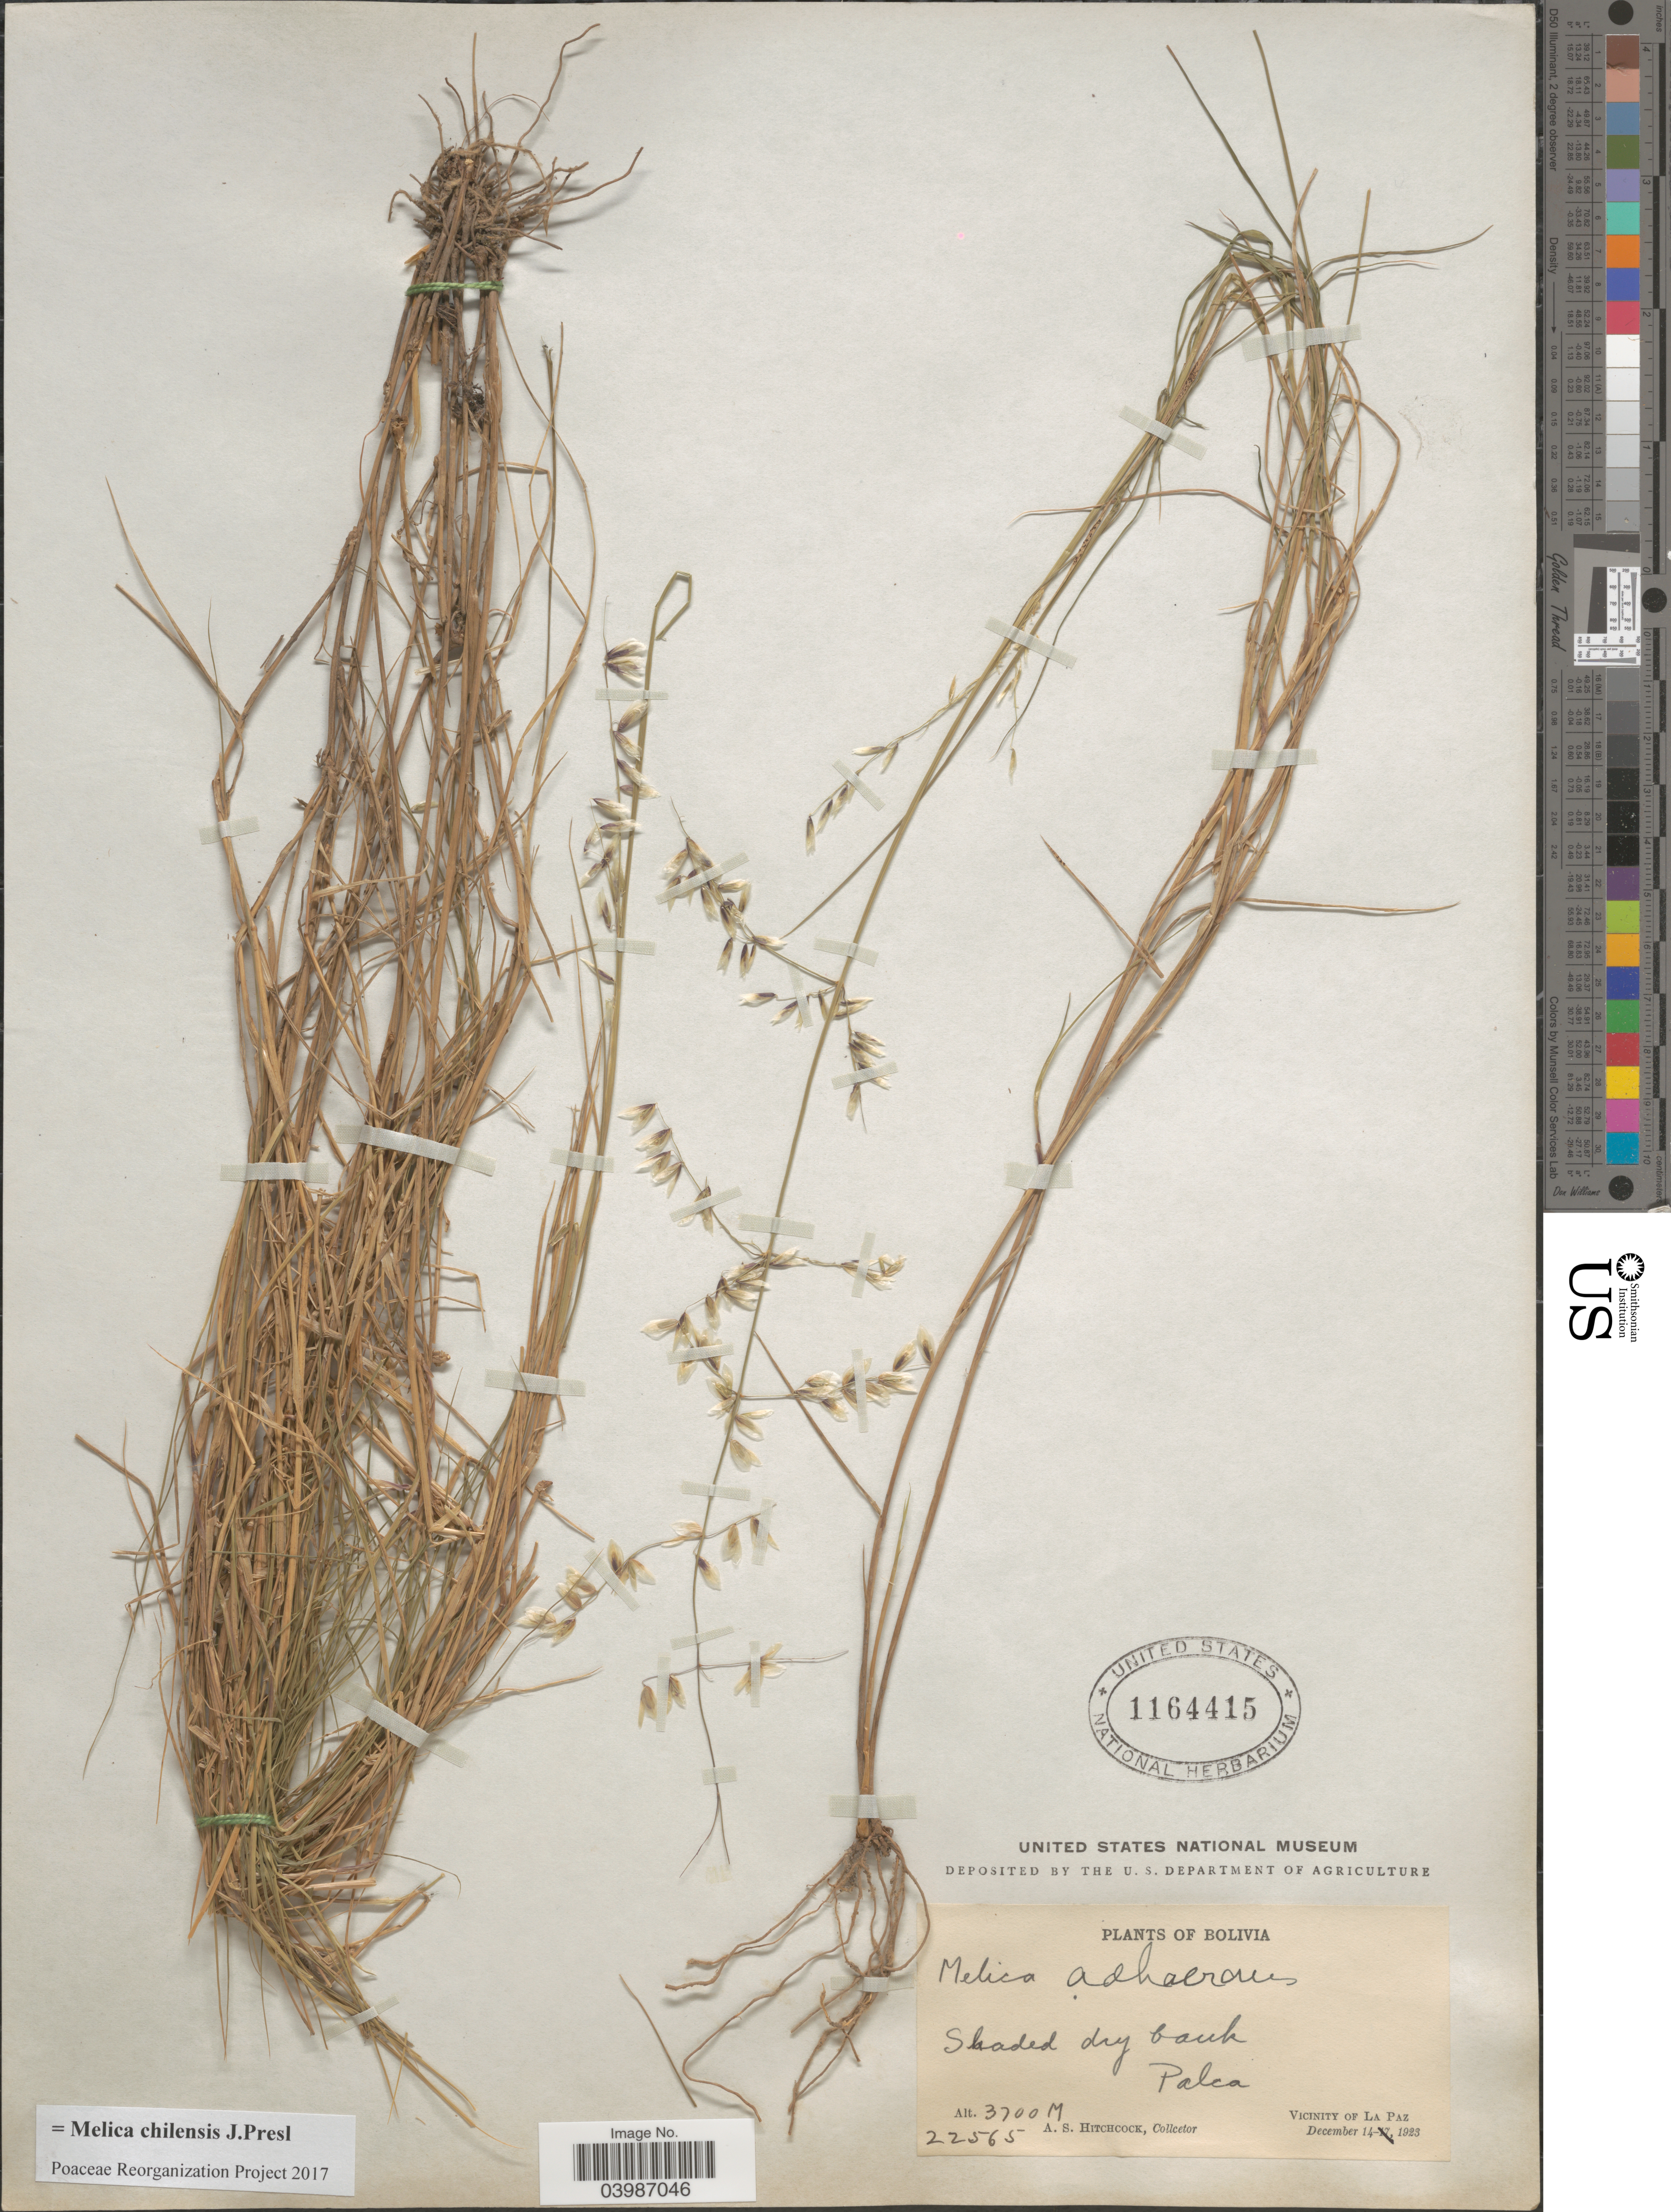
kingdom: Plantae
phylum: Tracheophyta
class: Liliopsida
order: Poales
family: Poaceae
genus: Melica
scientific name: Melica chilensis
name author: J. Presl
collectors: A. S. Hitchcock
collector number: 22565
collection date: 1923-12-14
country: Bolivia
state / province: La Paz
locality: Palca. Vicinity of La Paz.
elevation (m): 3700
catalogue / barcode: US 1164415